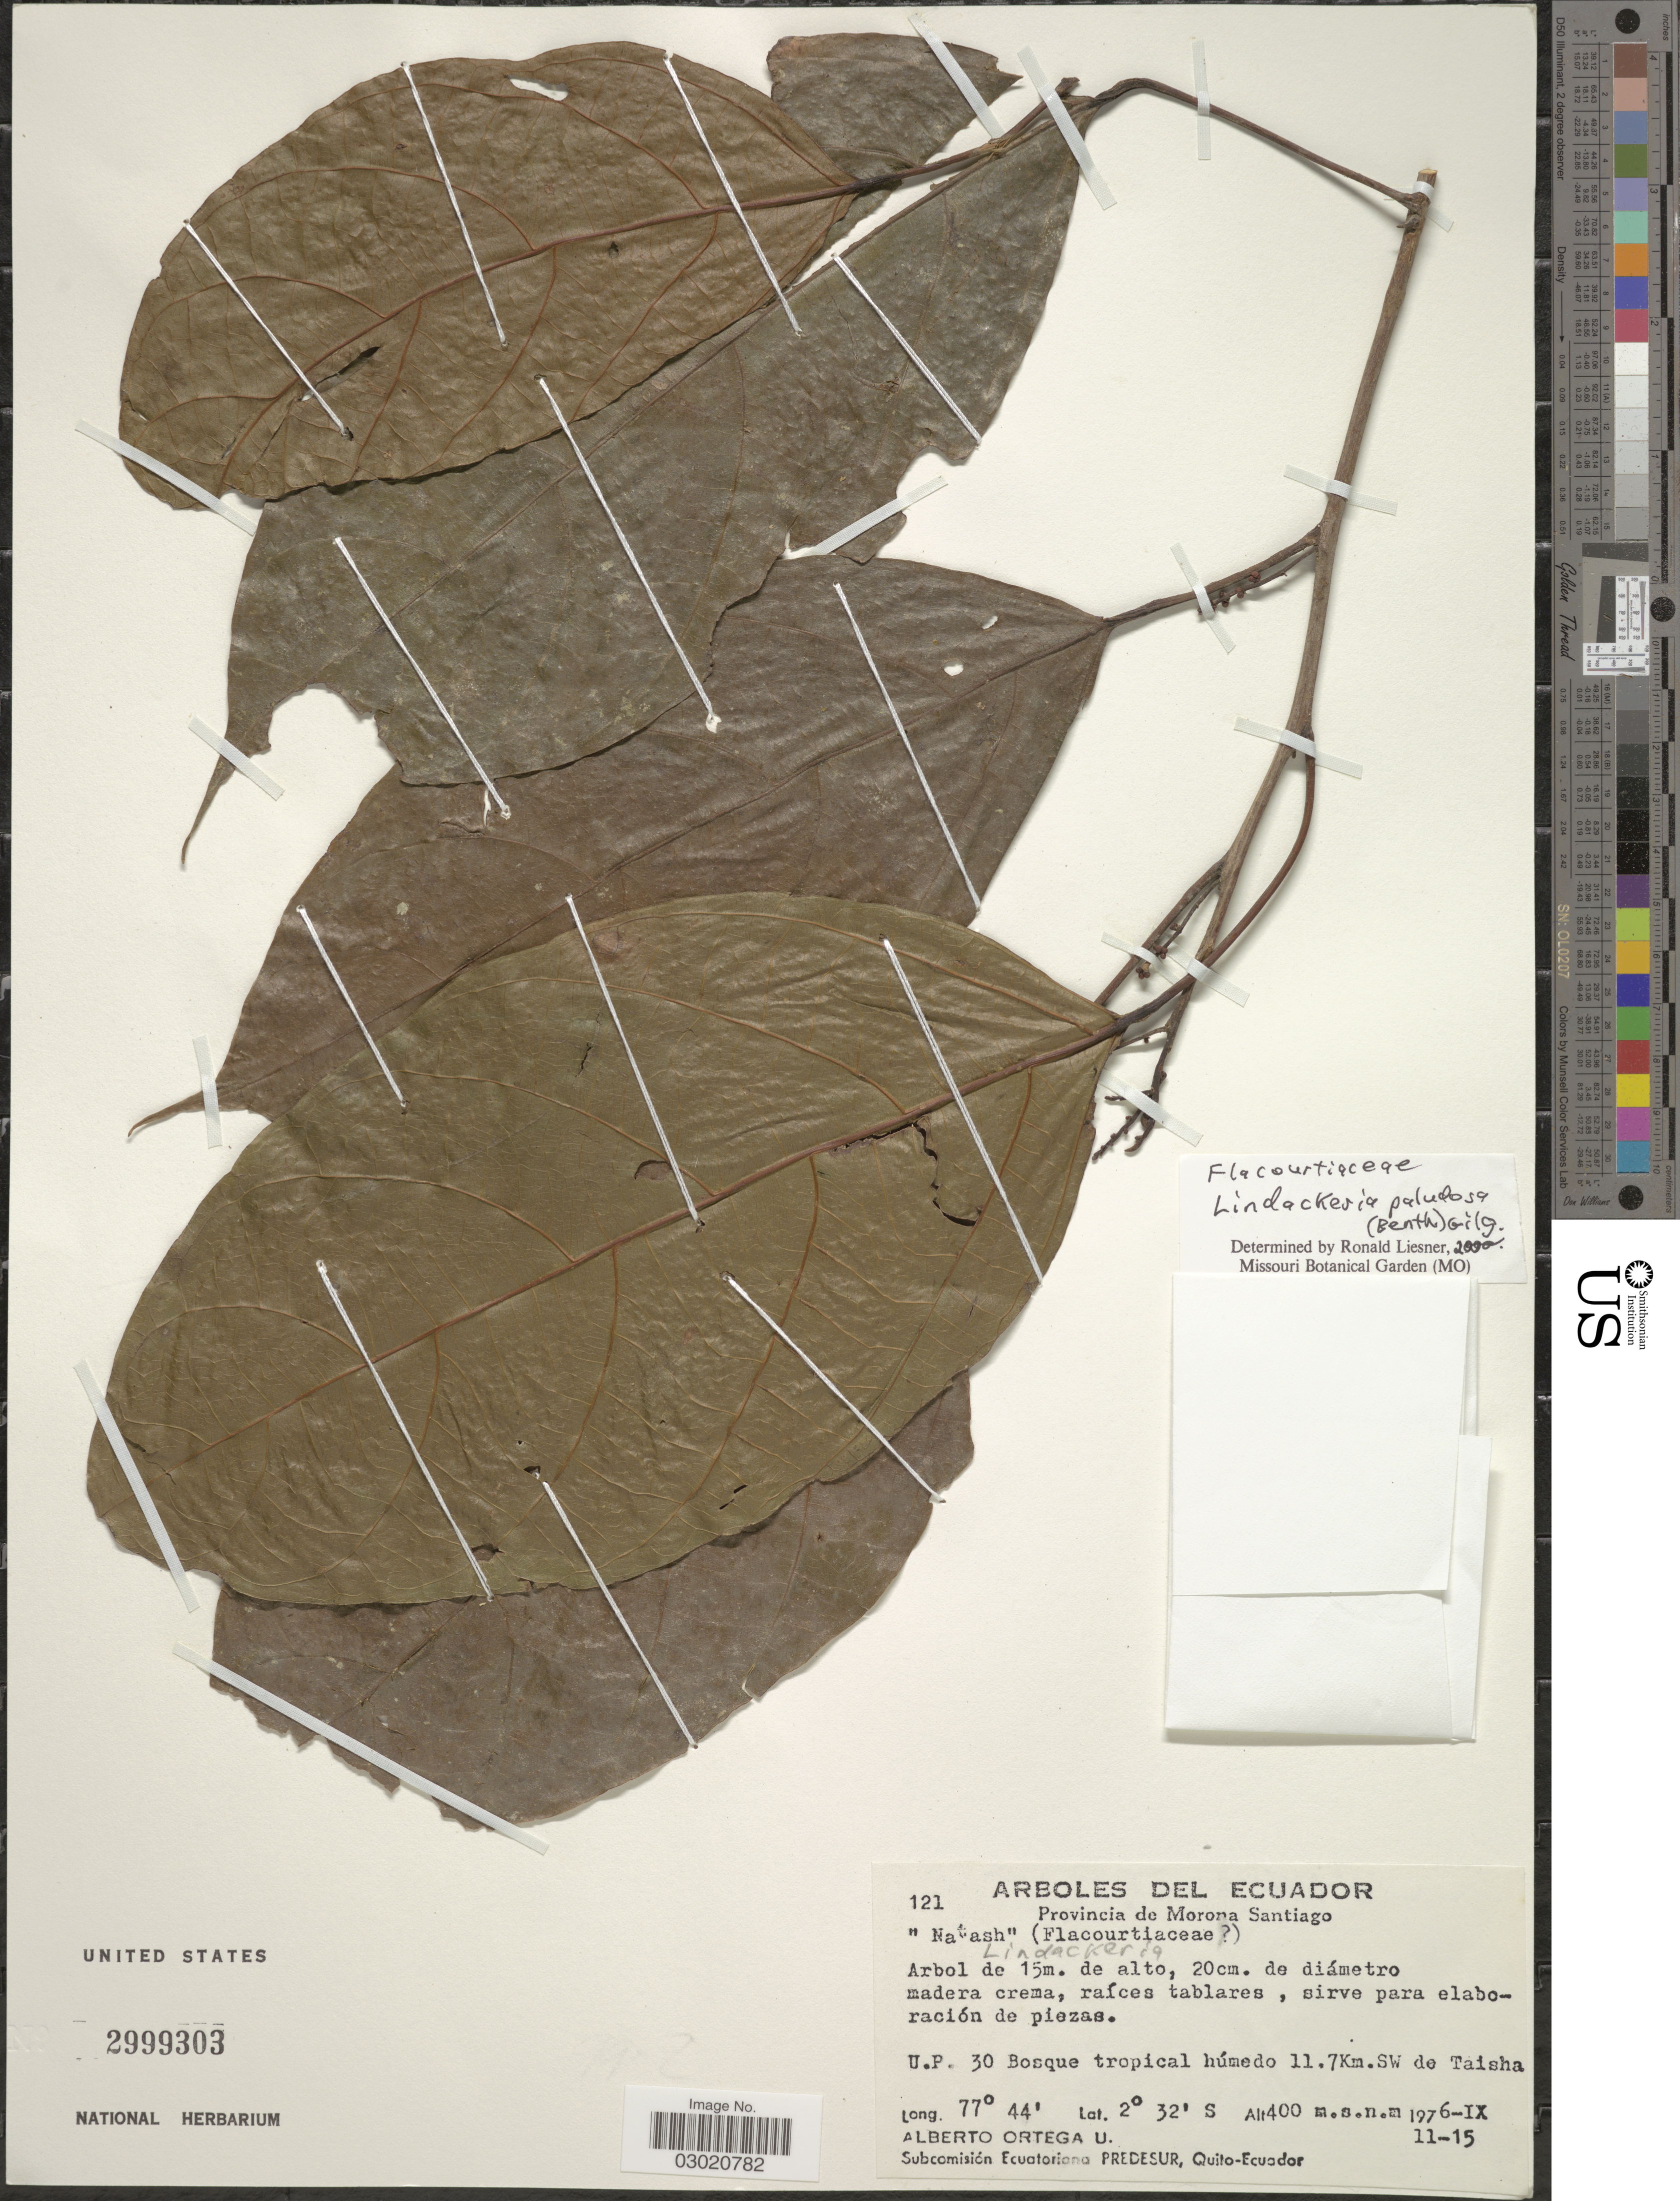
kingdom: Plantae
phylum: Tracheophyta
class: Magnoliopsida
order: Malpighiales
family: Achariaceae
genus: Lindackeria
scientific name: Lindackeria paludosa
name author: (Benth.) Gilg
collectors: A. Ortega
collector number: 121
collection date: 1976-09-11/1976-09-15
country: Ecuador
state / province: Morona-Santiago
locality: U.P. 30 Bosque tropical húmedo 11.7 Km. SW de Taisha.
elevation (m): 400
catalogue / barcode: US 2999303